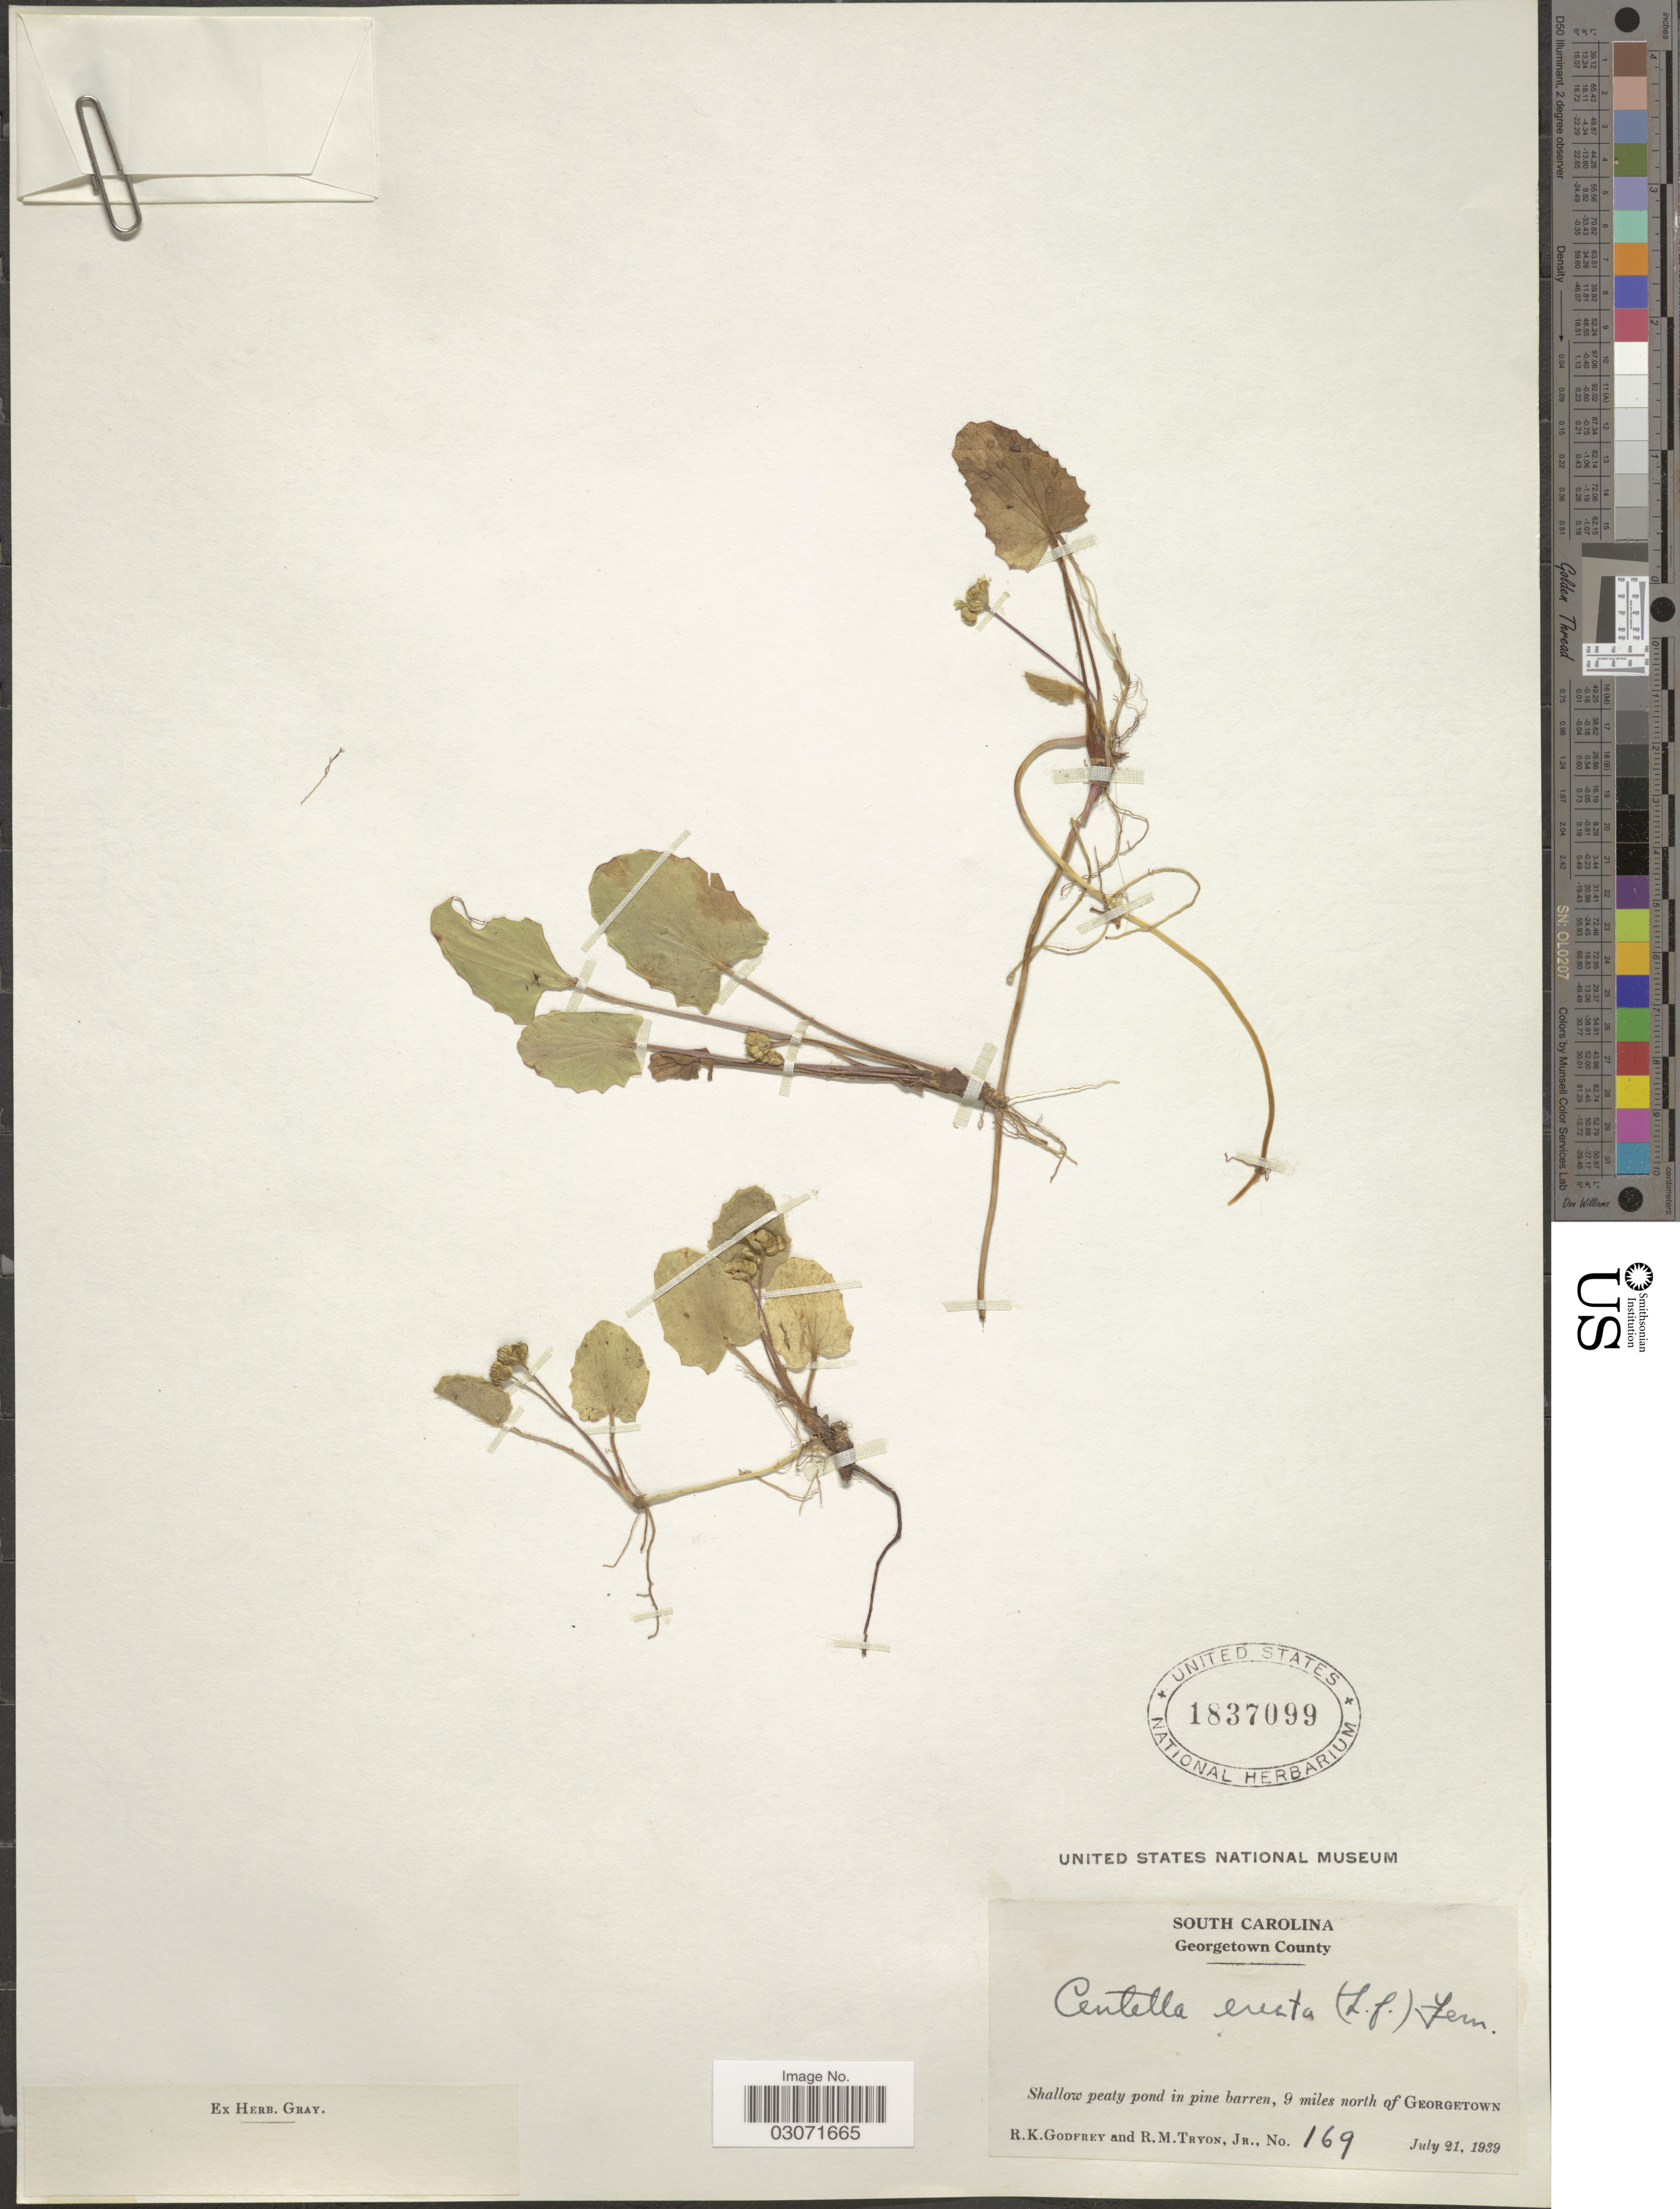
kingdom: Plantae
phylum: Tracheophyta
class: Magnoliopsida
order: Apiales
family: Apiaceae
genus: Centella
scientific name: Centella erecta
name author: (L. f.) Fernald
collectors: R. K. Godfrey & R. Tryon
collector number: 169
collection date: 1939-07-21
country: United States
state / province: South Carolina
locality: Georgetown County. 9 miles north of Georgetown.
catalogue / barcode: US 1837099